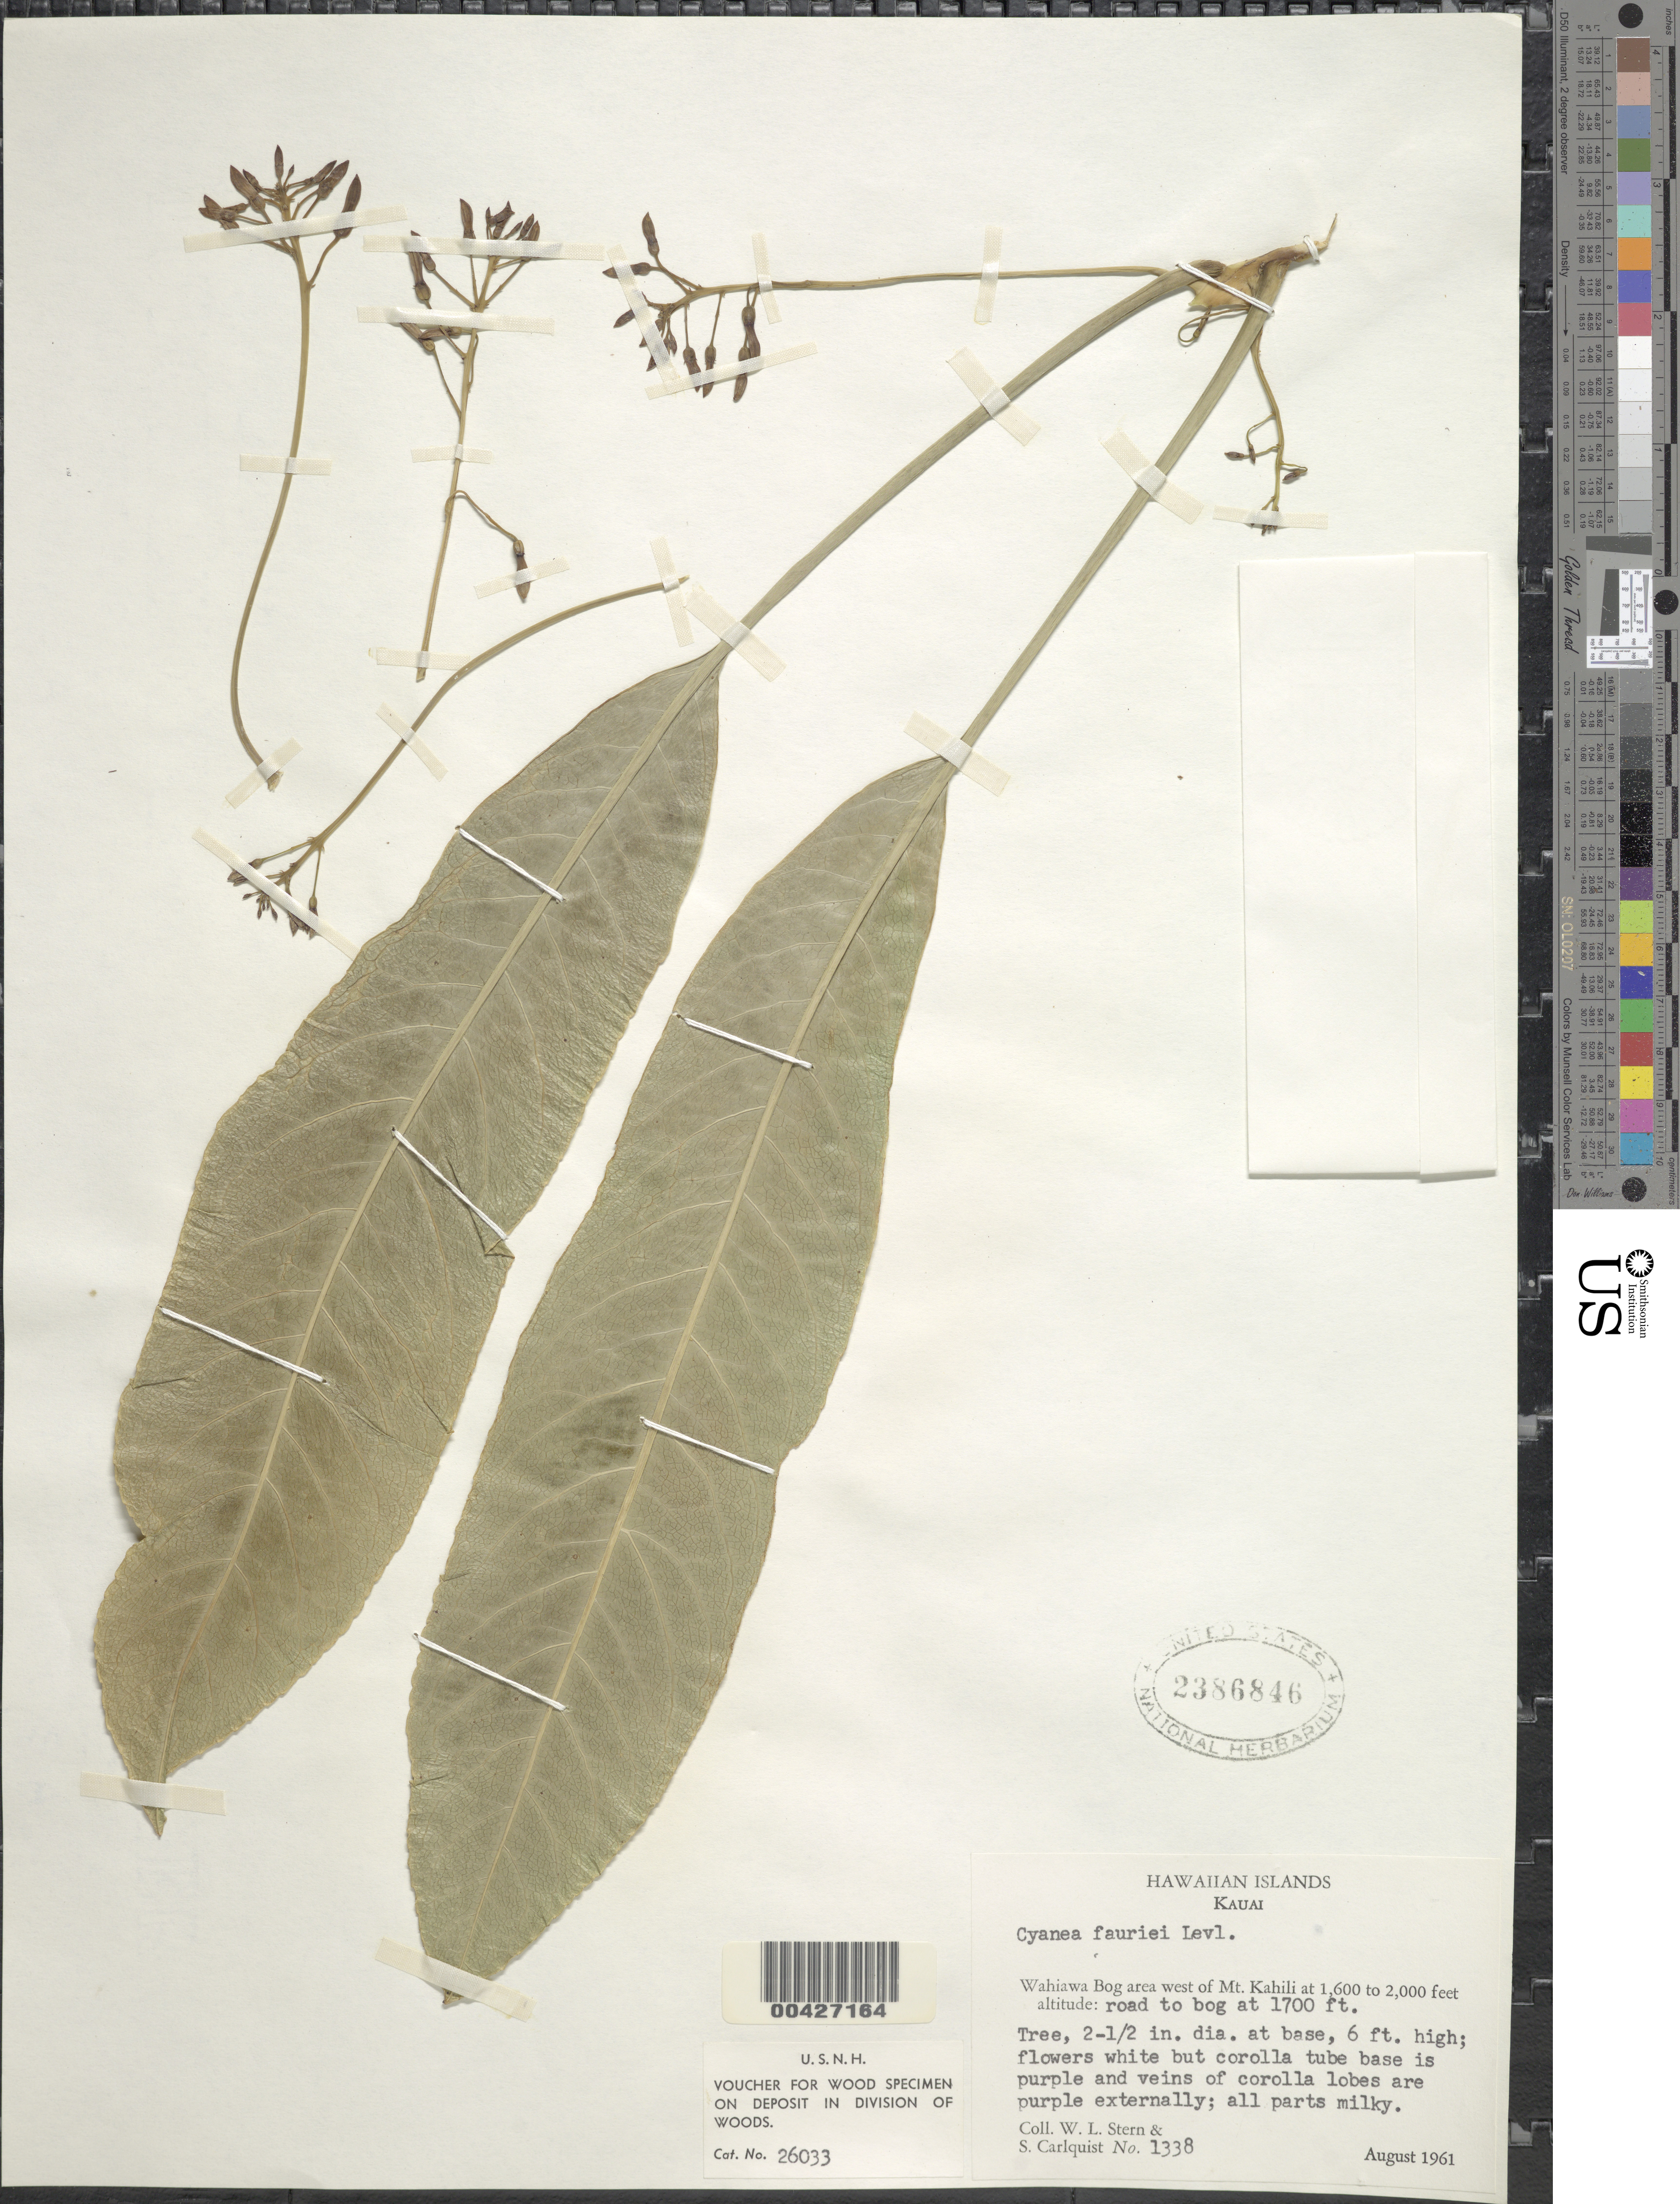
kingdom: Plantae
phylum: Tracheophyta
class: Magnoliopsida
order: Asterales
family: Campanulaceae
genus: Cyanea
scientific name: Cyanea coriacea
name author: (A. Gray) Hillebr.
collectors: W. L. Stern & S. Carlquist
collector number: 1338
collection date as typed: Aug 1961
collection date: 1961-08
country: United States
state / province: Hawaii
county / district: Kauai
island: Kaua'i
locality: Wahiawa Bog area west of Mount Kahili: road to bog at 1700 ft.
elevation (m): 488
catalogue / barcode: US 2386846